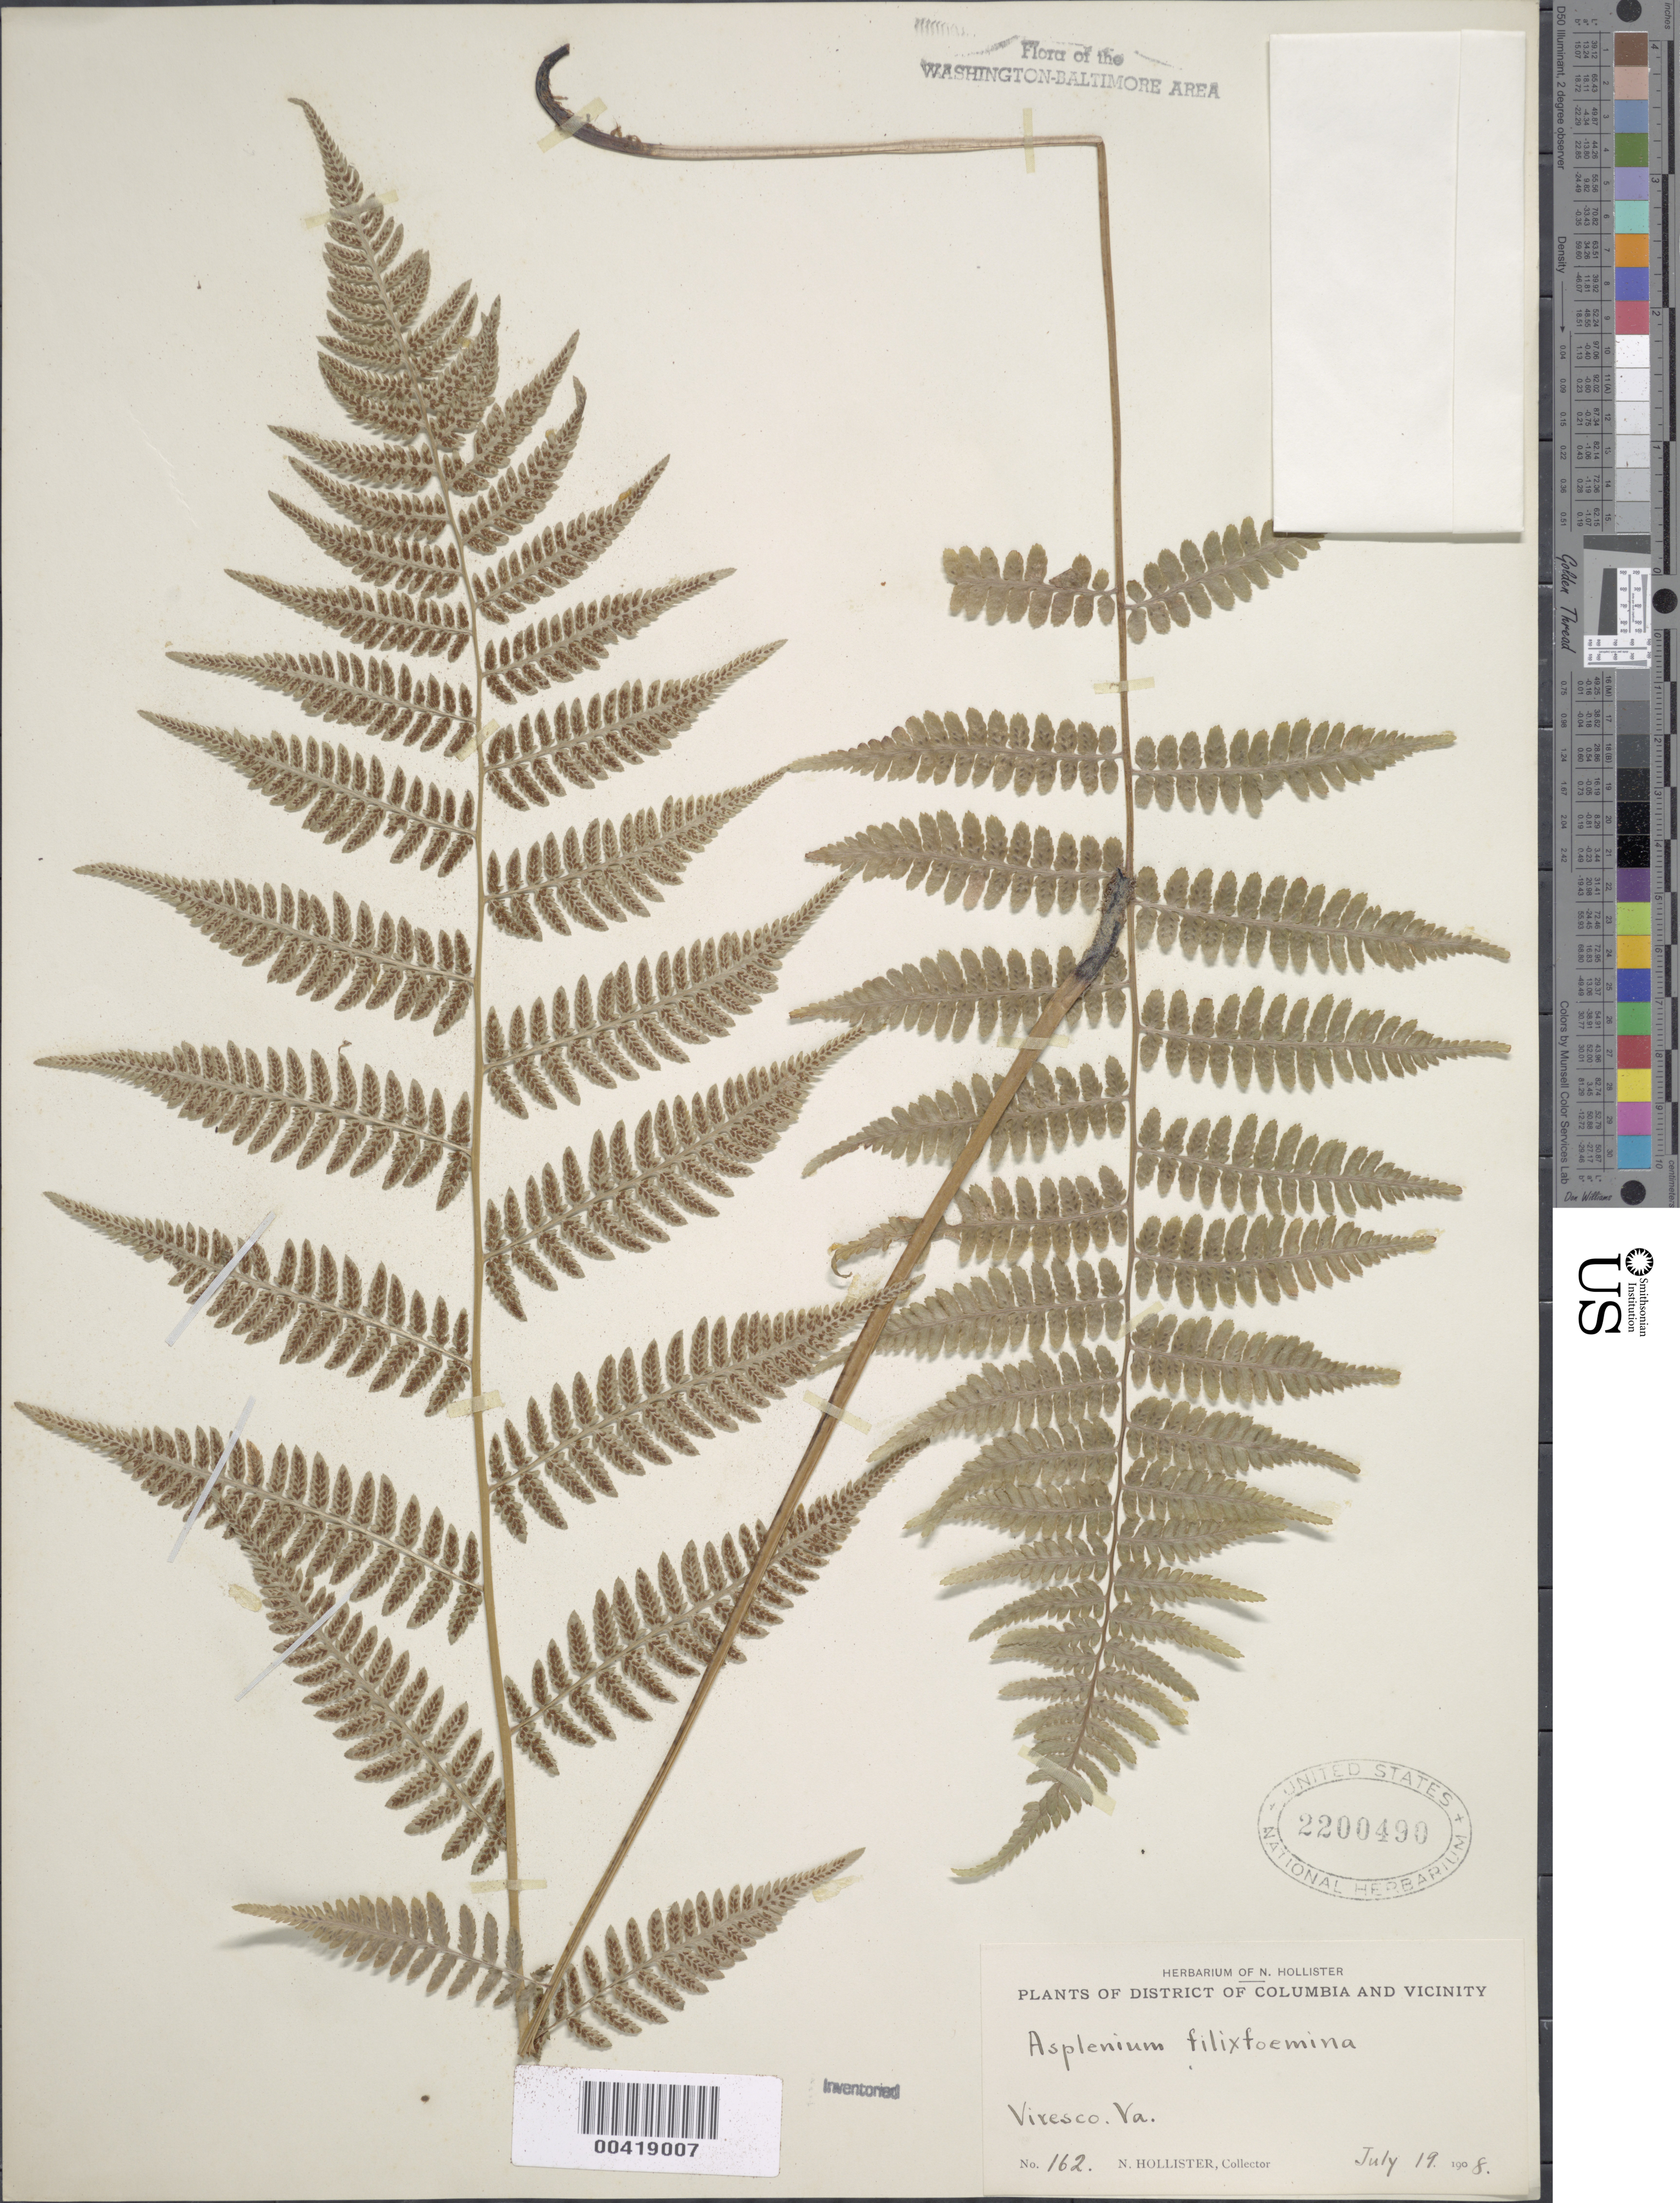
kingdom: Plantae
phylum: Tracheophyta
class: Polypodiopsida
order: Polypodiales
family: Athyriaceae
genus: Athyrium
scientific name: Athyrium filix-femina var. asplenioides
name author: (Michx.) Farw.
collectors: N. Hollister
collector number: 162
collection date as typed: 19 Jul 1908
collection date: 1908-07-19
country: United States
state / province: Virginia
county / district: Fairfax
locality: Viresco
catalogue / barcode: US 2200490